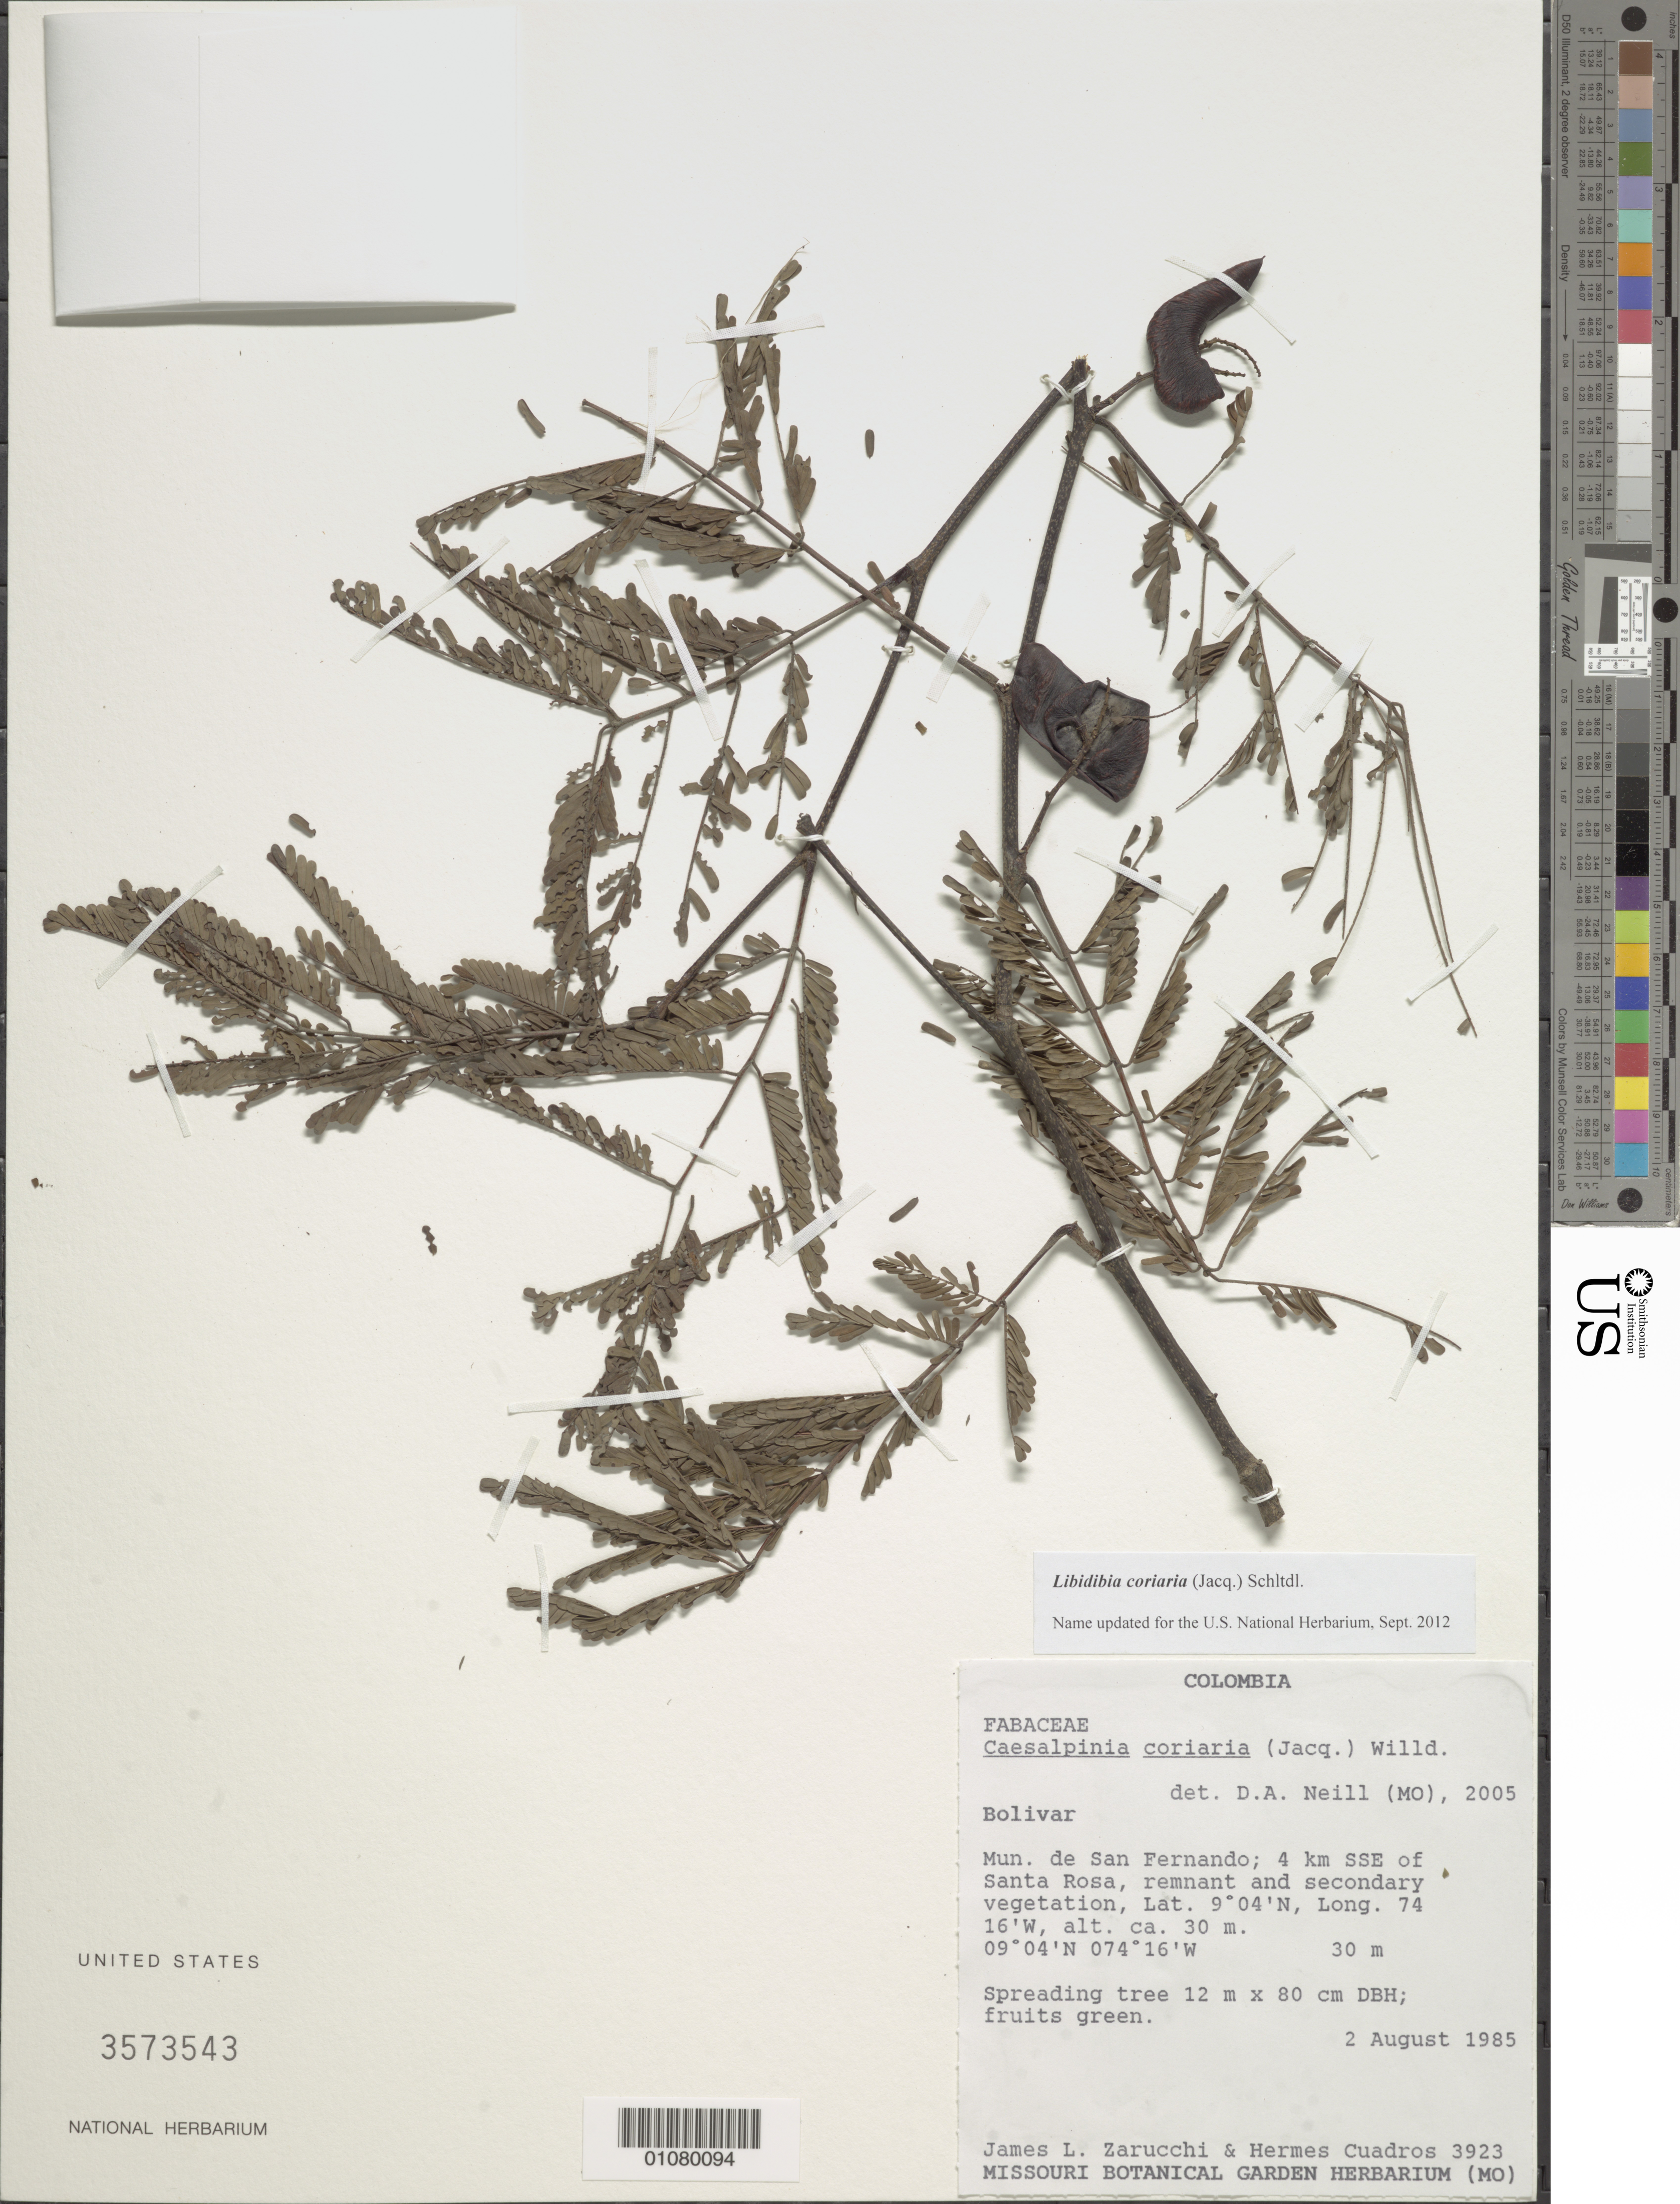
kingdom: Plantae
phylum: Tracheophyta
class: Magnoliopsida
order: Fabales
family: Fabaceae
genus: Libidibia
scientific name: Libidibia coriaria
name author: (Jacq.) Schltdl.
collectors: J. L. Zarucchi & H. Cuadros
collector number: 3923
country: Colombia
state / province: Bolívar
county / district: San Fernando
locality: SSE of Santa Rosa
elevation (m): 30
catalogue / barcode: US 3573543